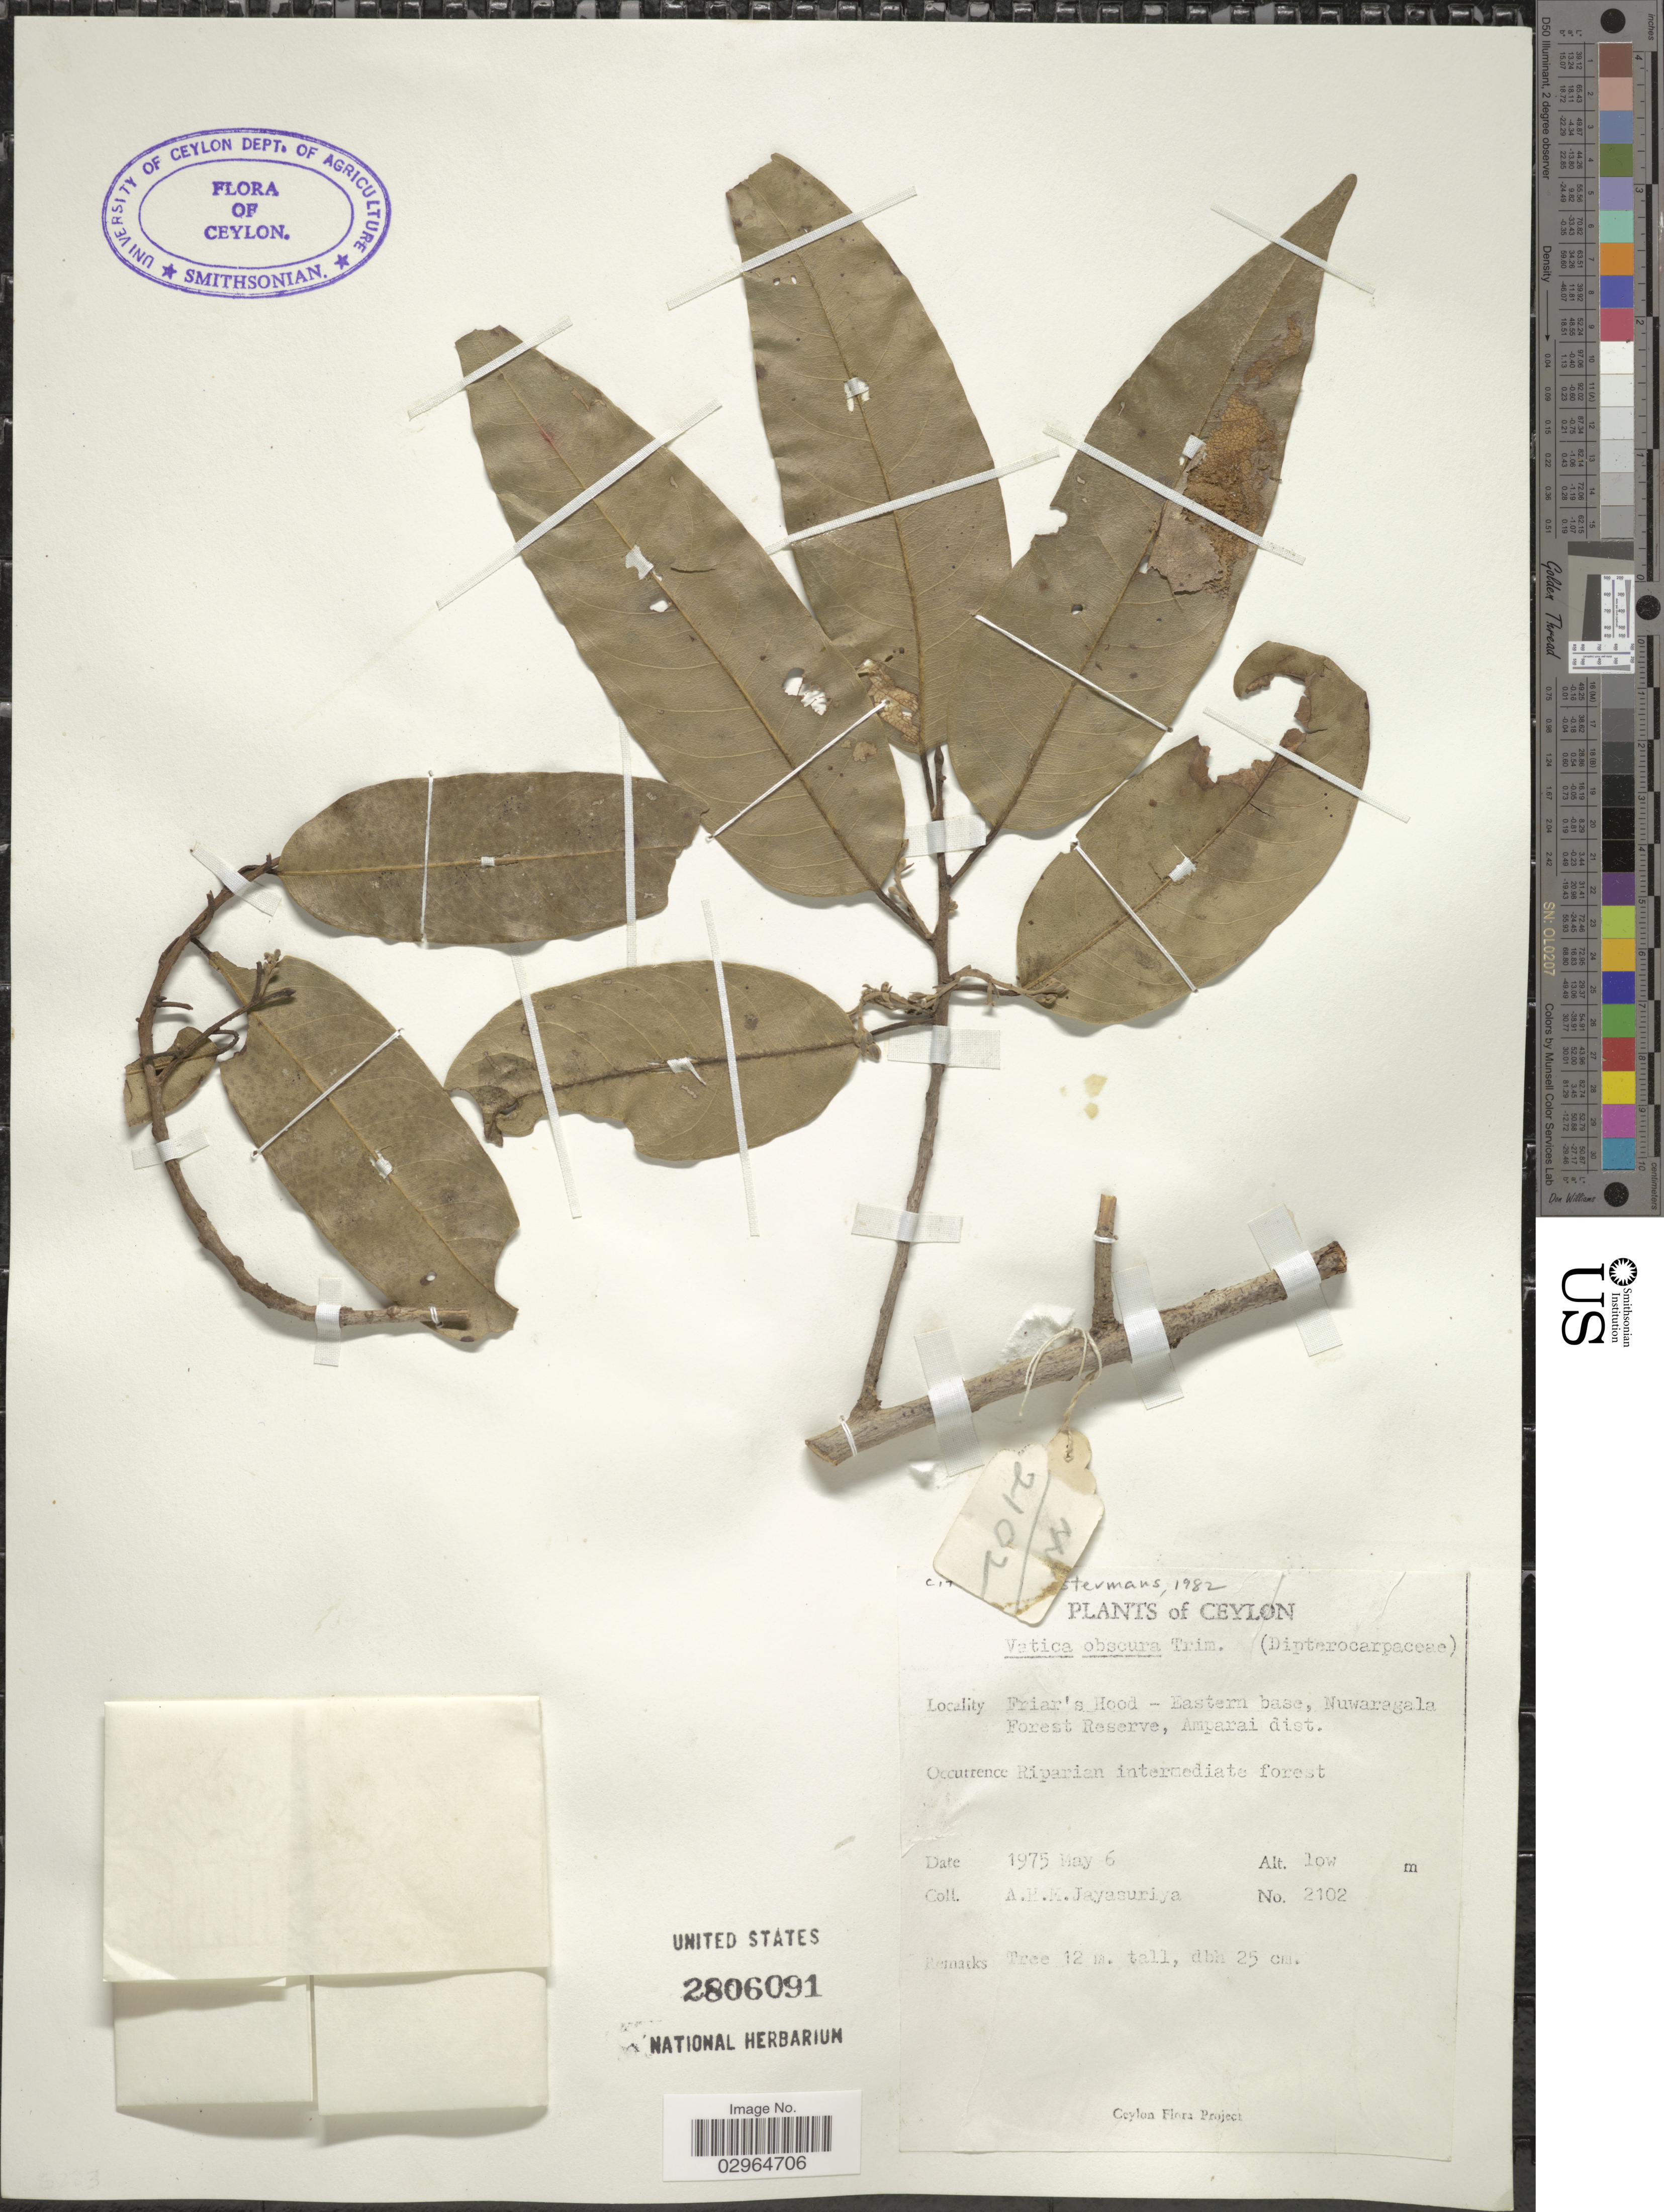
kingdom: Plantae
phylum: Tracheophyta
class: Magnoliopsida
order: Malvales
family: Dipterocarpaceae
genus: Vatica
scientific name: Vatica obscura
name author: Trimen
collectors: A. H. Jayasuriya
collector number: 2102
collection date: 1975-05-06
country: Sri Lanka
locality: Ceylon. Friar's Hood - Eastern base, Nuwaragala Forest Reserve, Amparai dist. Riparian intermediate forest.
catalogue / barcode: US 2806091